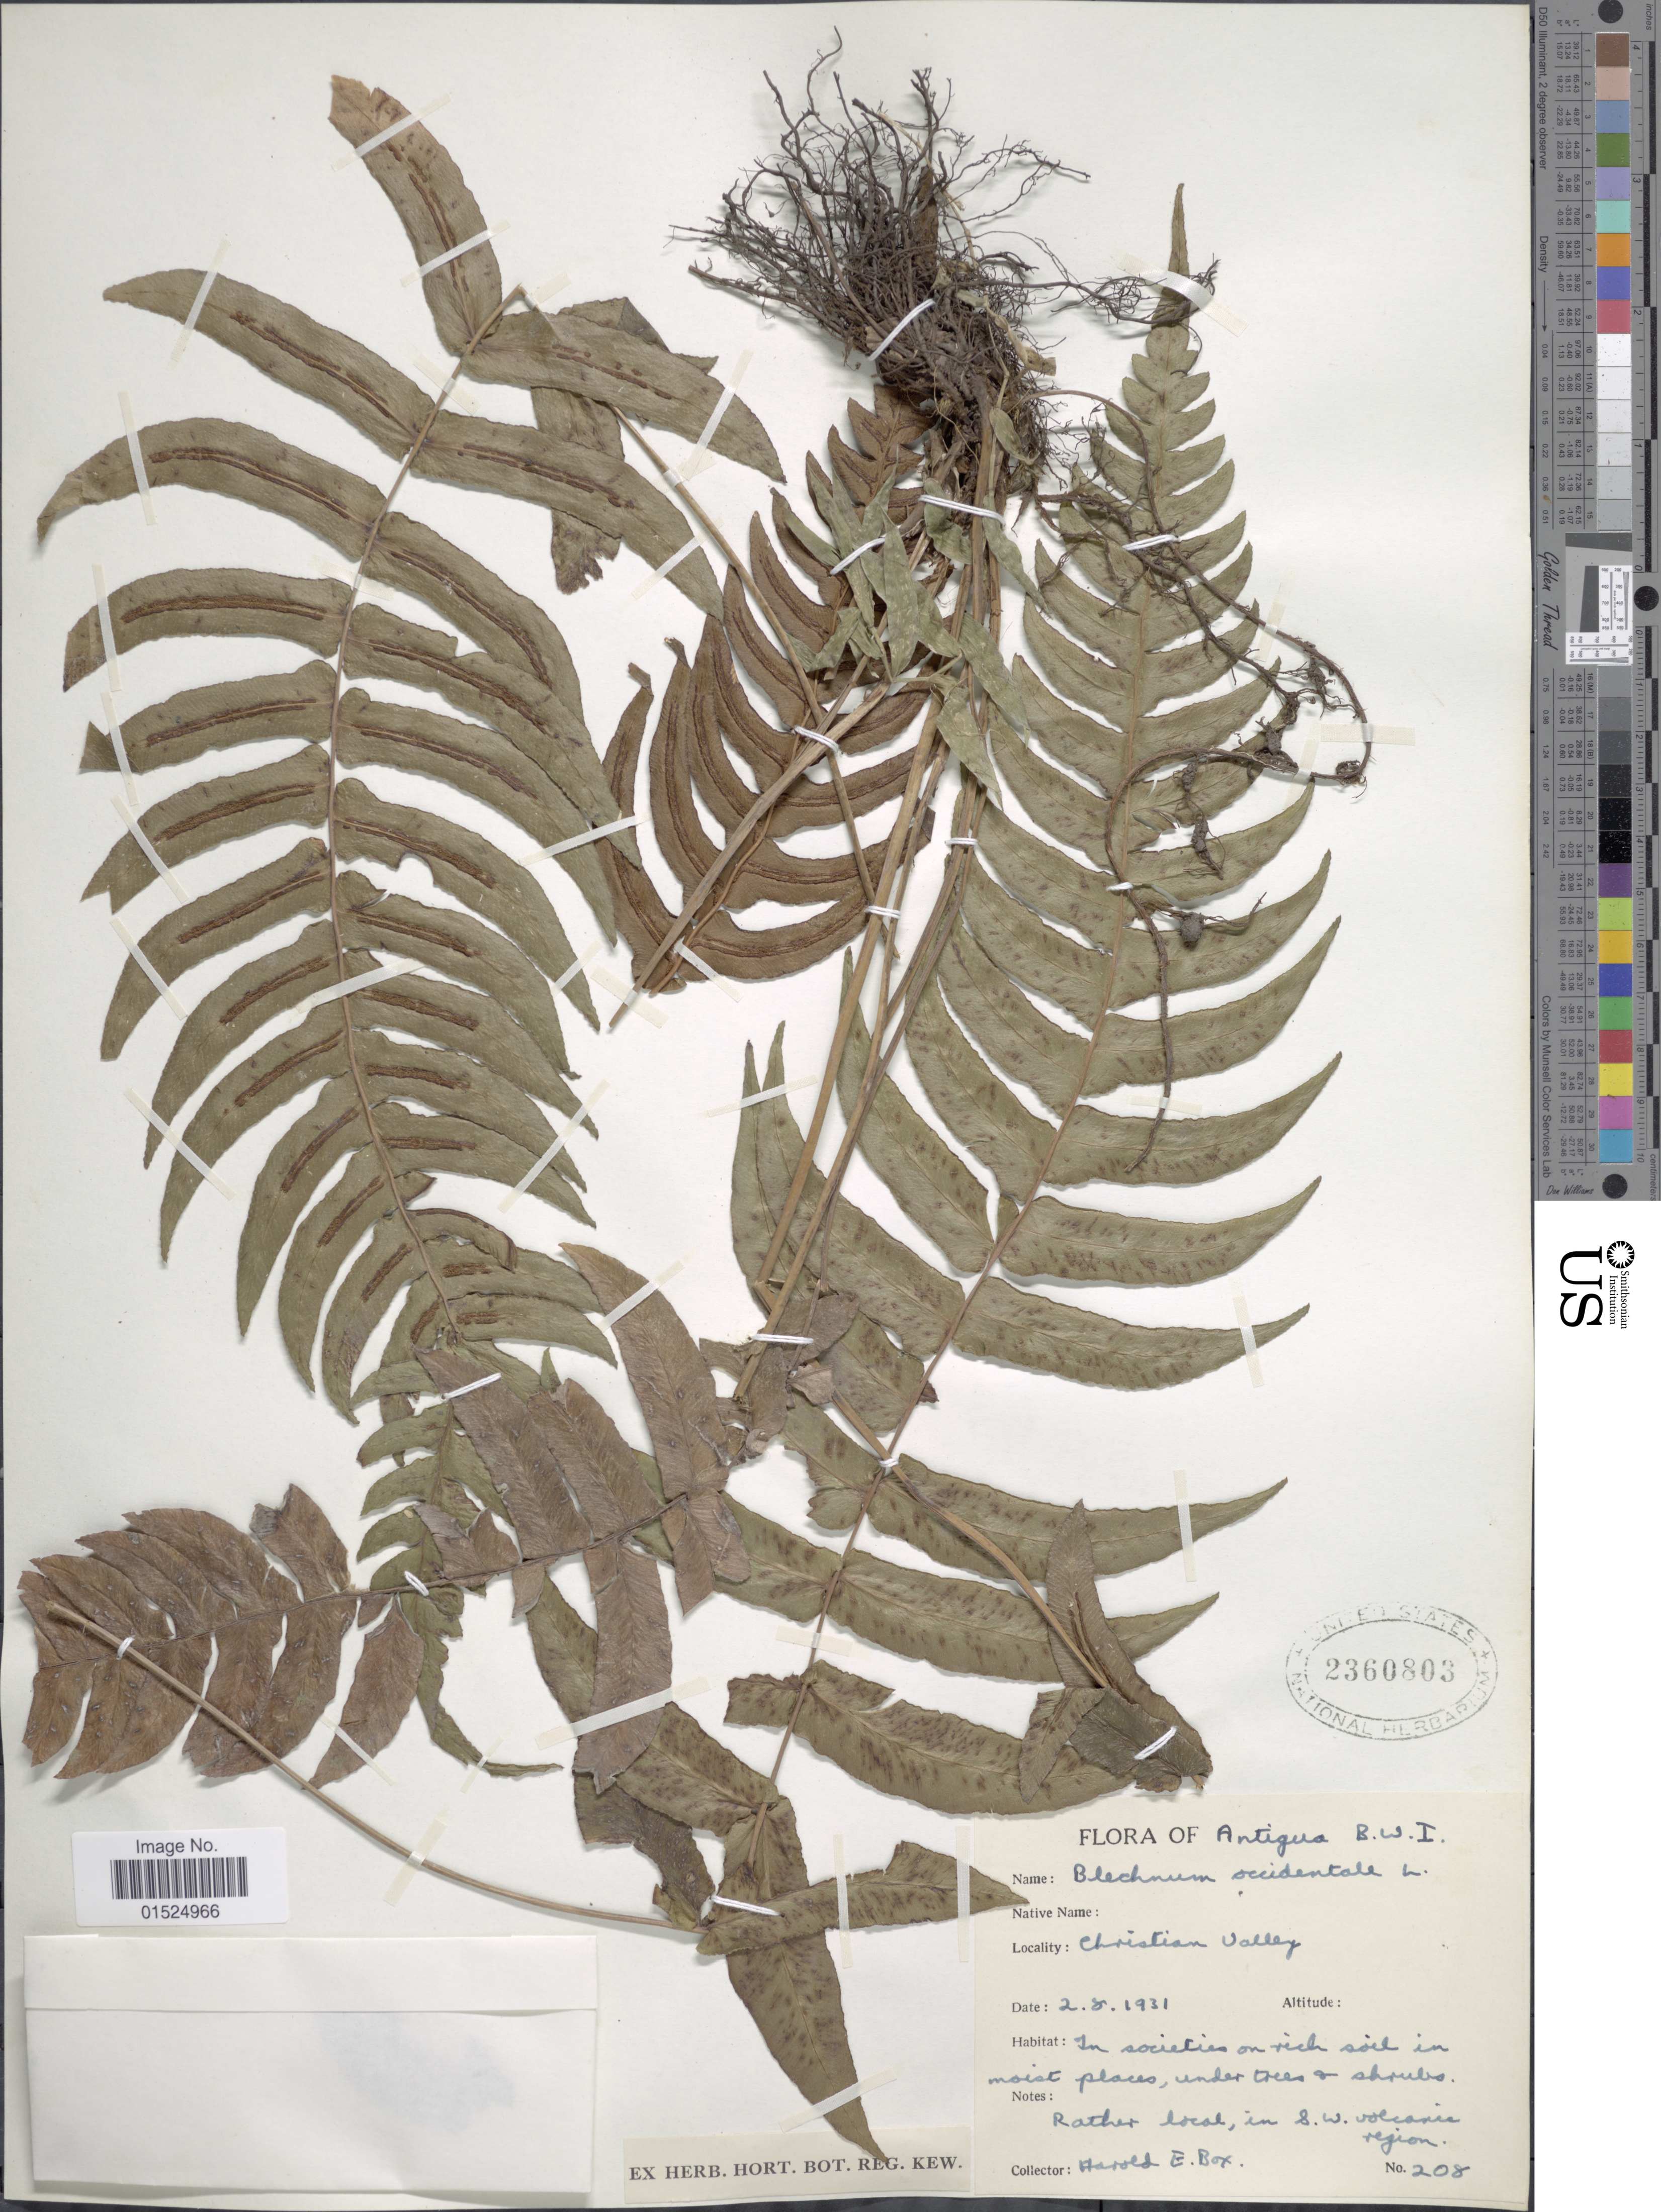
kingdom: Plantae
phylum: Tracheophyta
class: Polypodiopsida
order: Polypodiales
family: Blechnaceae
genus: Blechnum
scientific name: Blechnum occidentale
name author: L.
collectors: H. E. Box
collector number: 208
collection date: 1931-08-02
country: Antigua and Barbuda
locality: Christian Valley . Antigua B.W.I. SW of volcania region.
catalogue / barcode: US 2360803